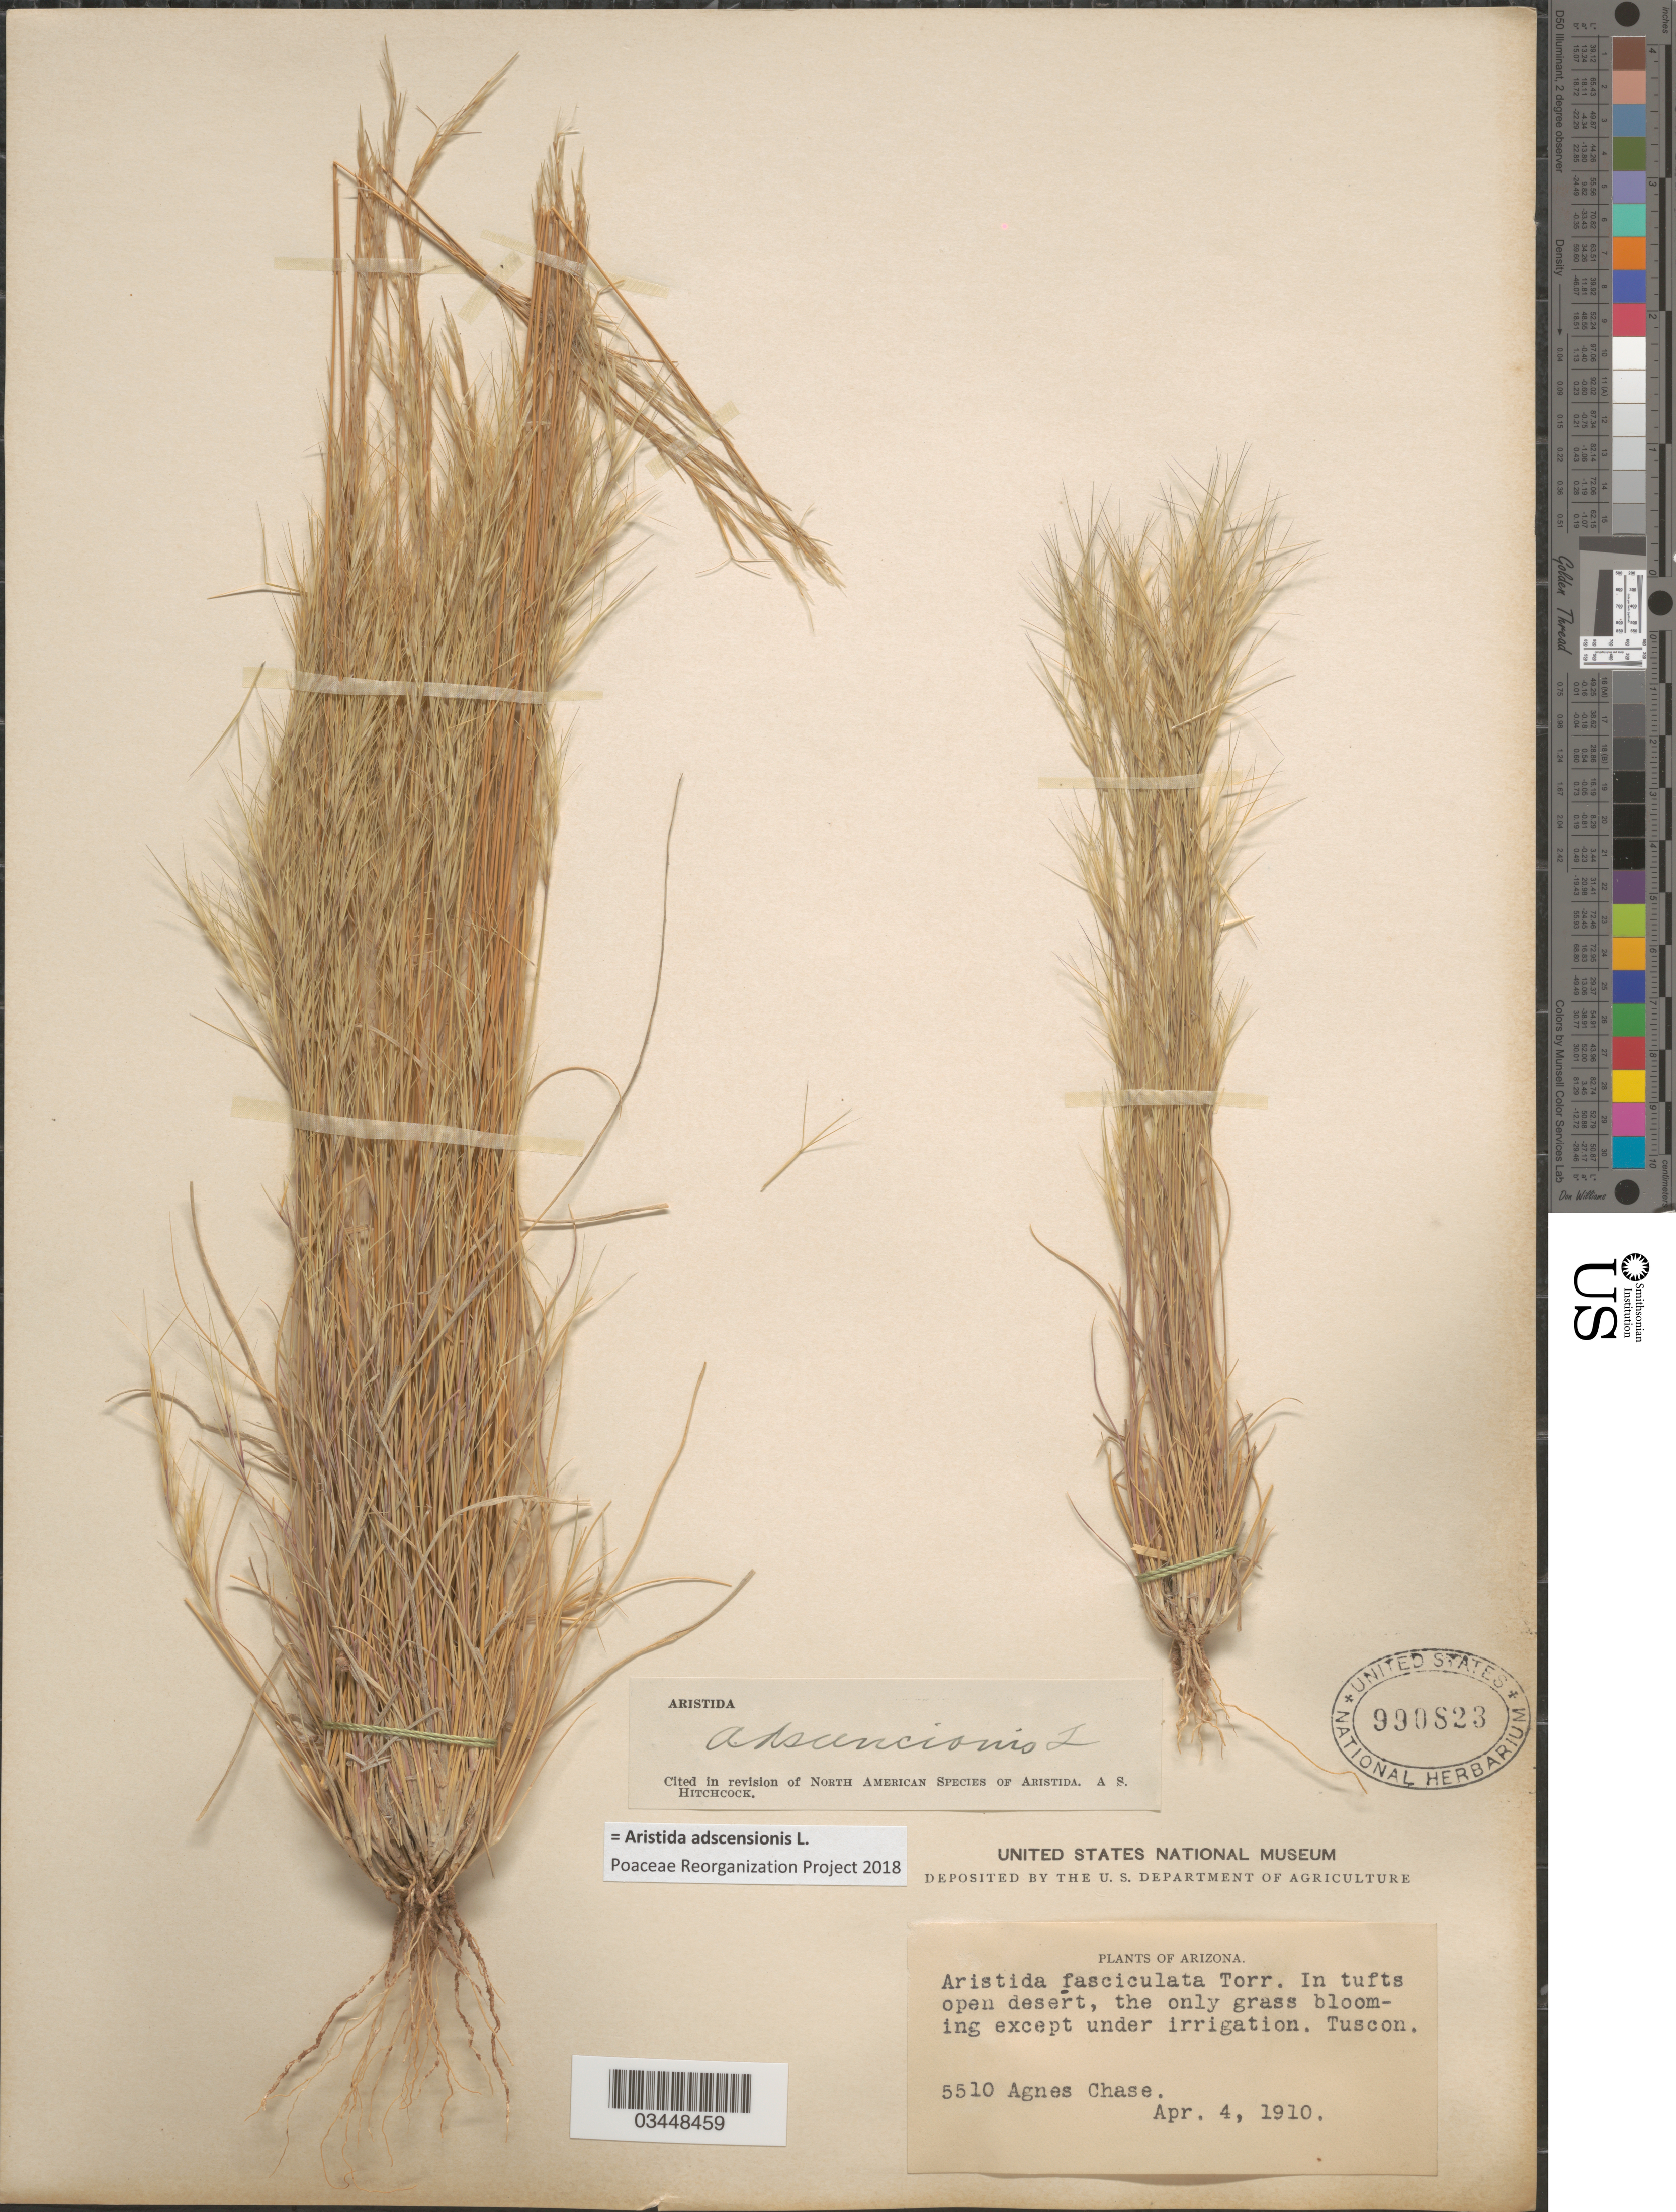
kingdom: Plantae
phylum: Tracheophyta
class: Liliopsida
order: Poales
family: Poaceae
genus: Aristida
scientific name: Aristida adscensionis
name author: L.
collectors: A. Chase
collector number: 5510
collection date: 1910-04-04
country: United States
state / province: Arizona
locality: Tucson.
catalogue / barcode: US 990823